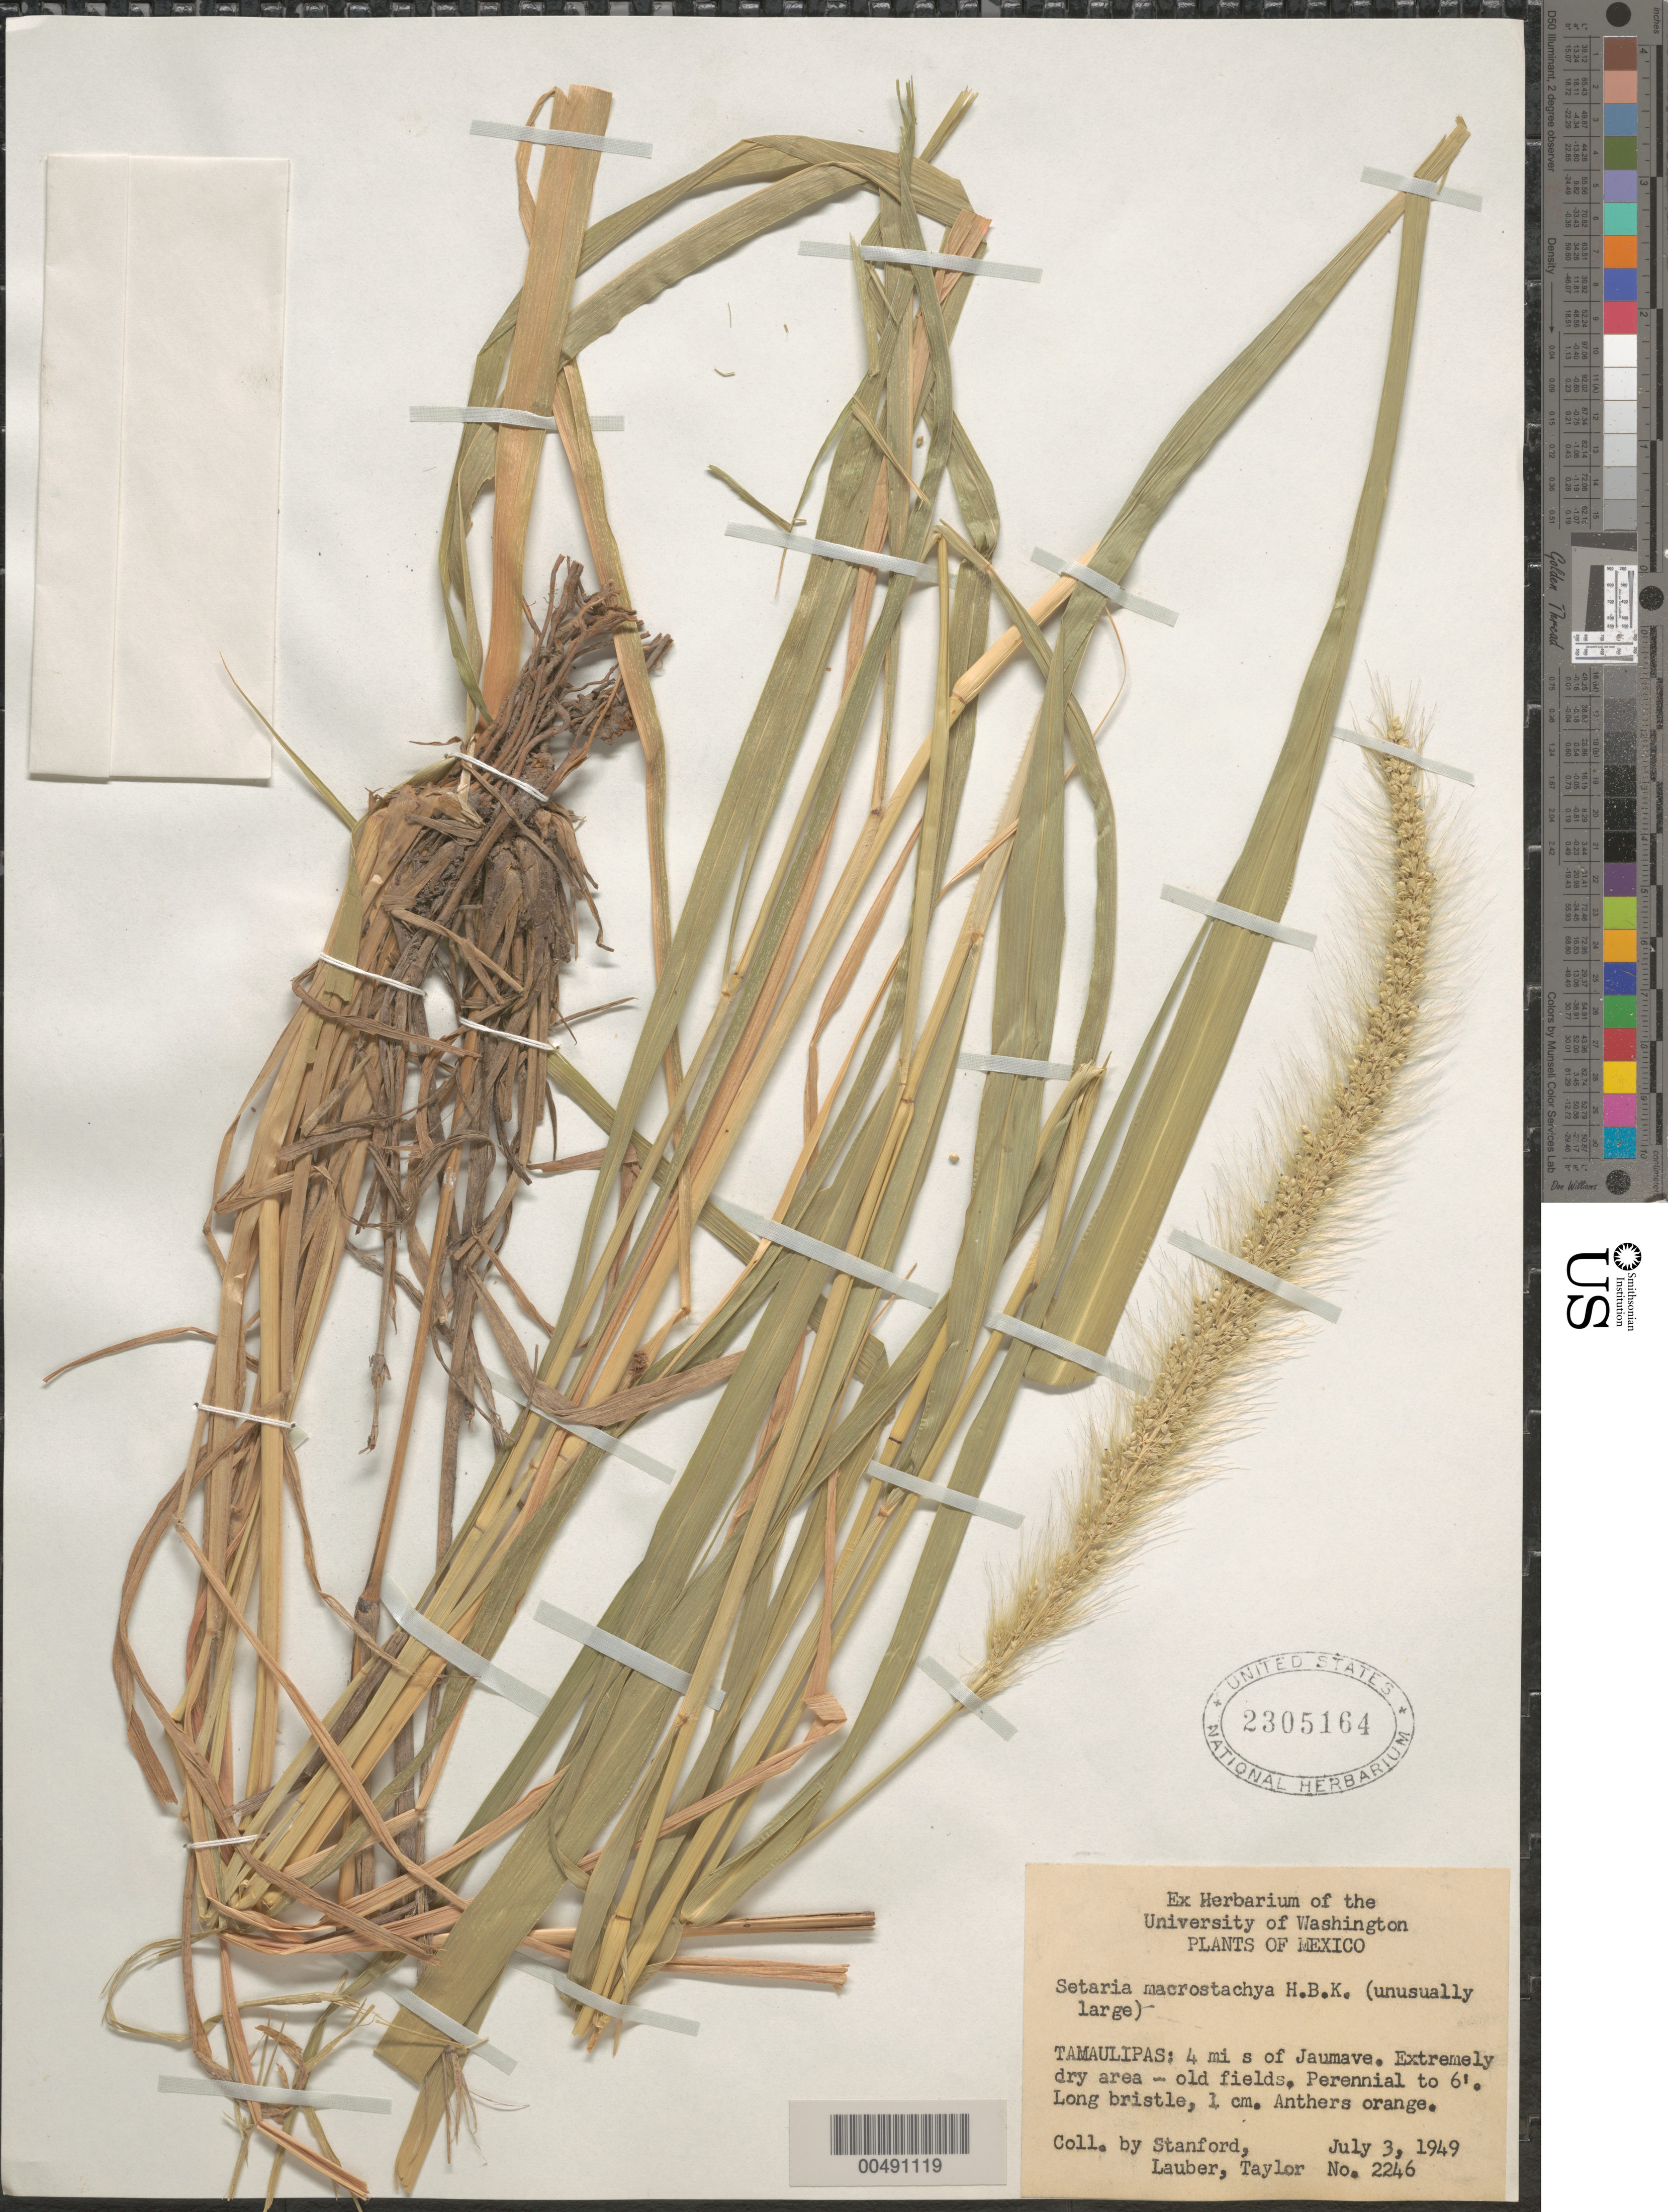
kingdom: Plantae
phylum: Tracheophyta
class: Liliopsida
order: Poales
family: Poaceae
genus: Setaria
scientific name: Setaria macrostachya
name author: Kunth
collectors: -. Stanford, -. Lauber & -- Taylor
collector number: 2246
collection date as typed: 3 Jul 1949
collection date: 1949-07-03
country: Mexico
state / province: Tamaulipas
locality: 4 mi S of Jaumave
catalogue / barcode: US 2305164